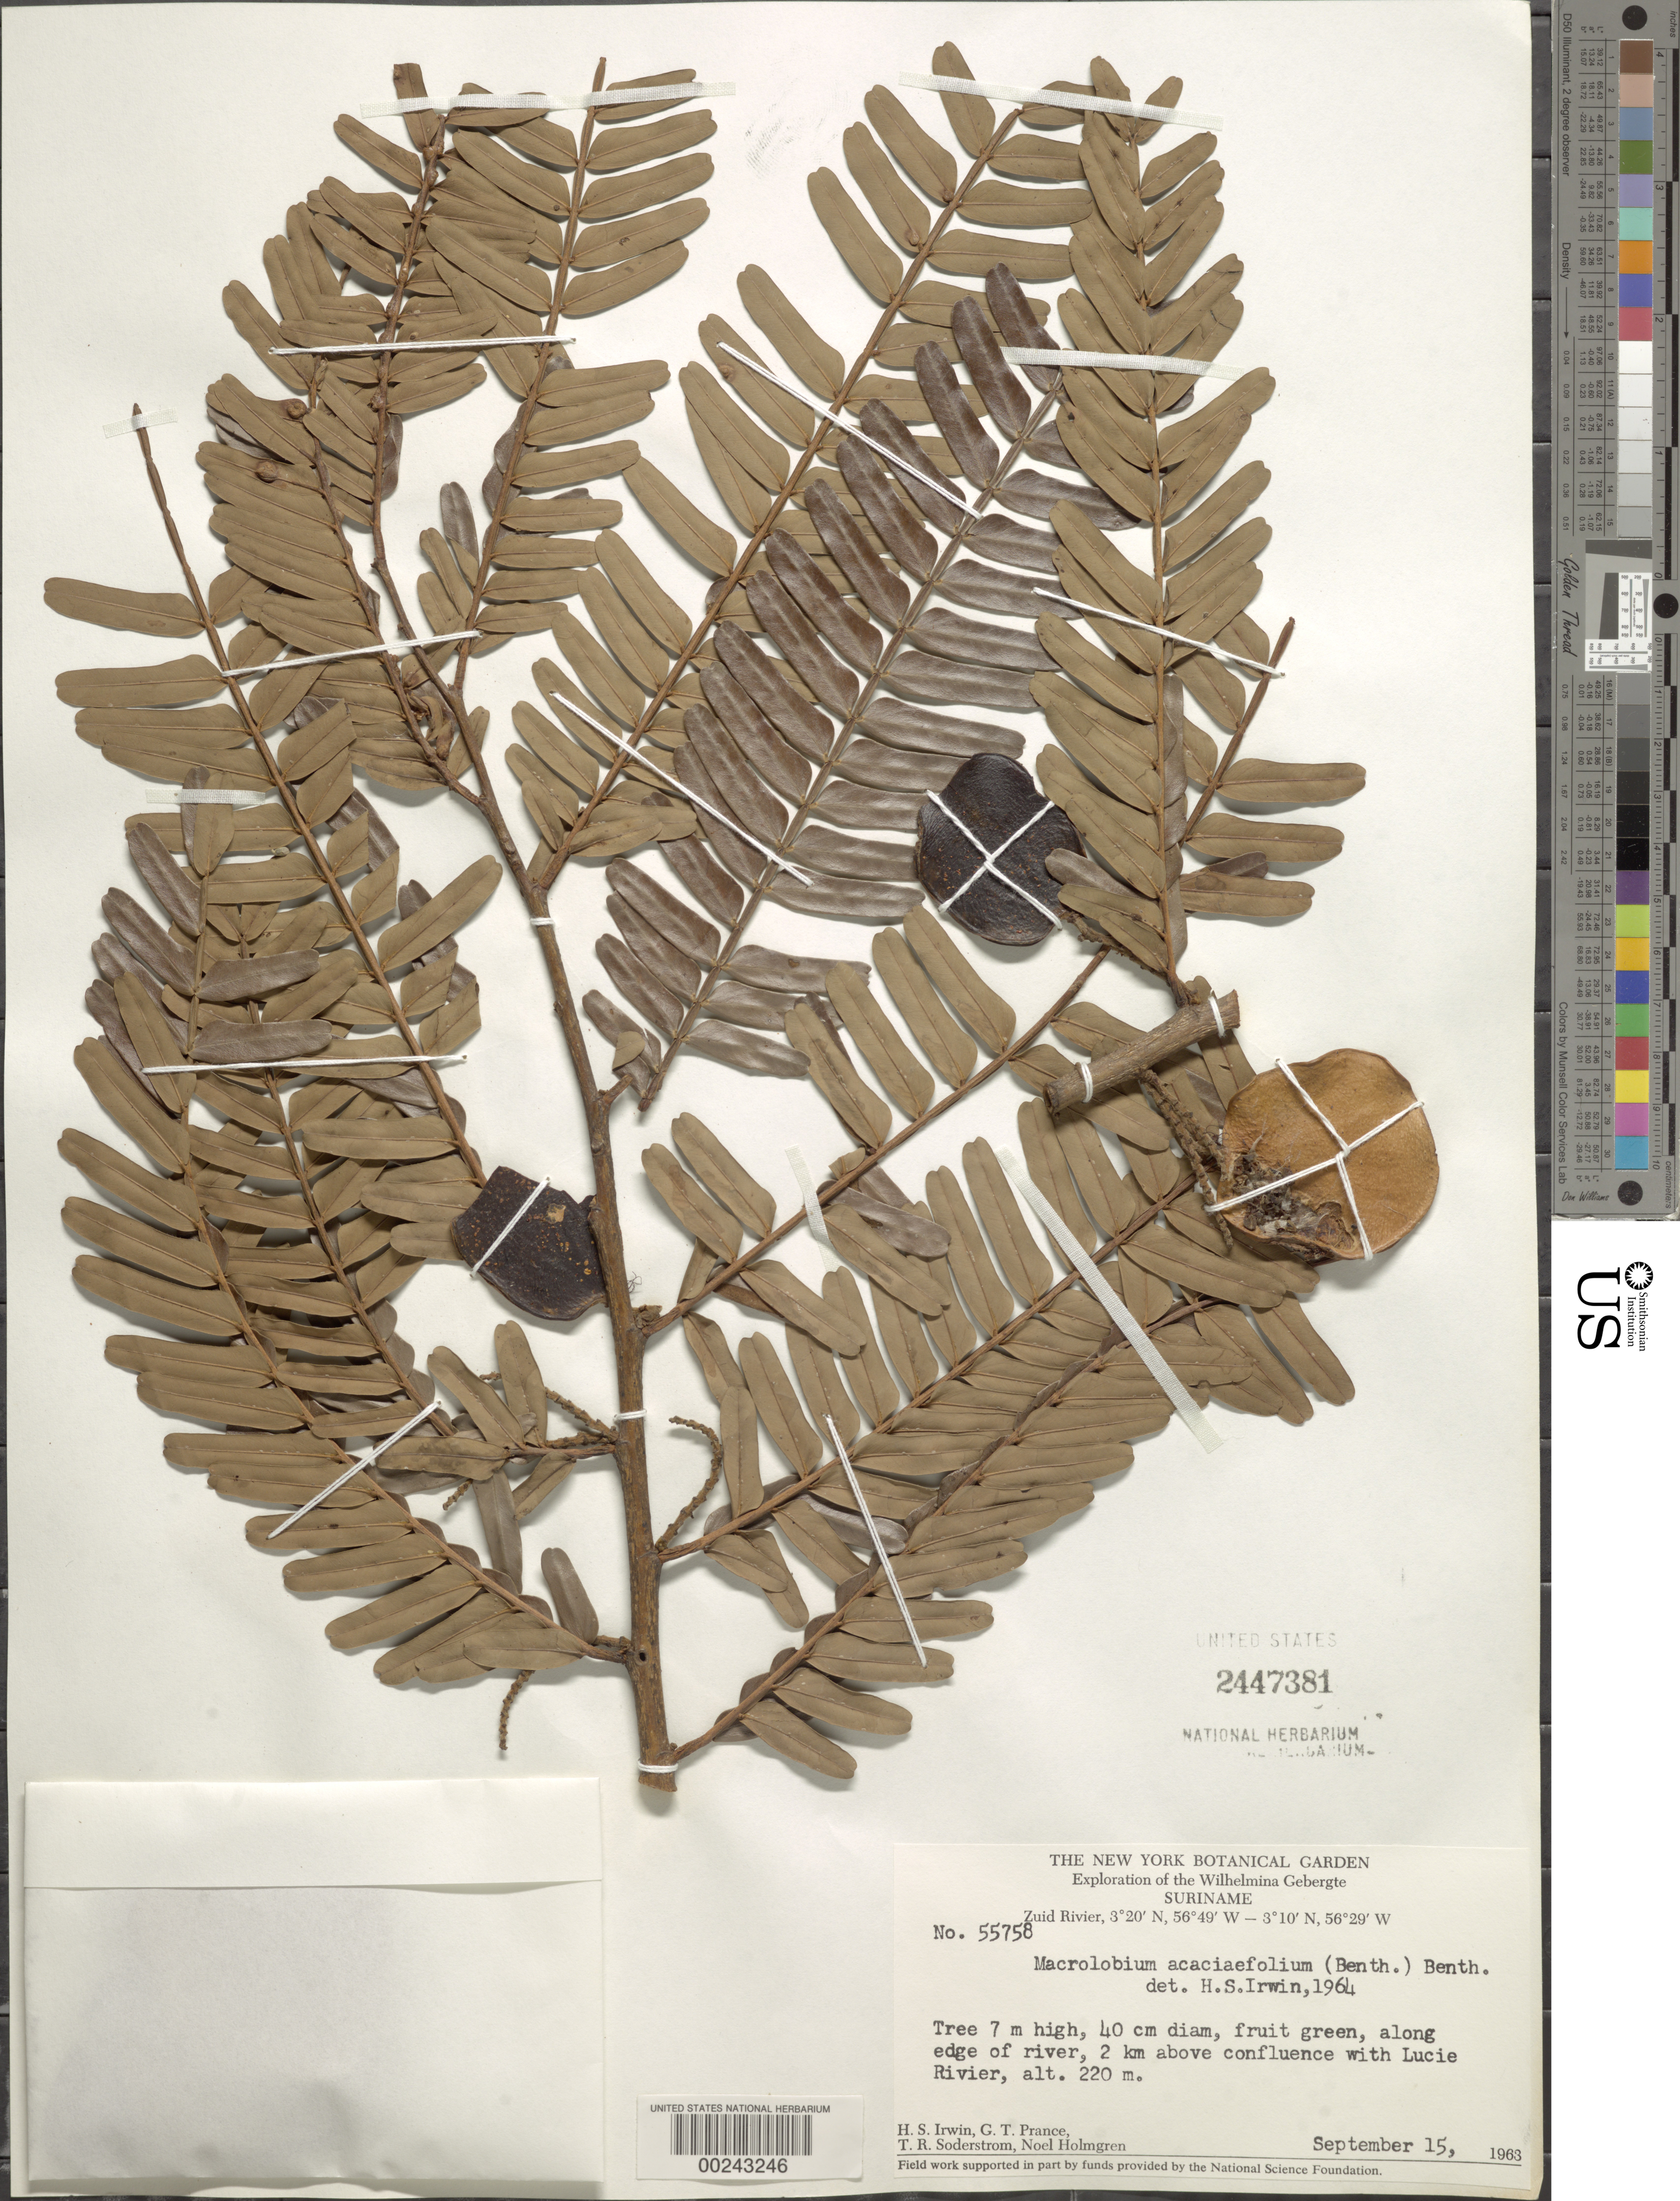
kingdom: Plantae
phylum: Tracheophyta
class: Magnoliopsida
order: Fabales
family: Fabaceae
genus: Macrolobium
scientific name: Macrolobium acaciifolium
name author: (Benth.) Benth.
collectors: H. Irwin, G. T. Prance, T. R. Soderstrom & N. H. Holmgren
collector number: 55758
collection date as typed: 15 Sep 1963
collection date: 1963-09-15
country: Suriname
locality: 2 km above confluence with lucie river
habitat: Along edge of river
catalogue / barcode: US 2447381